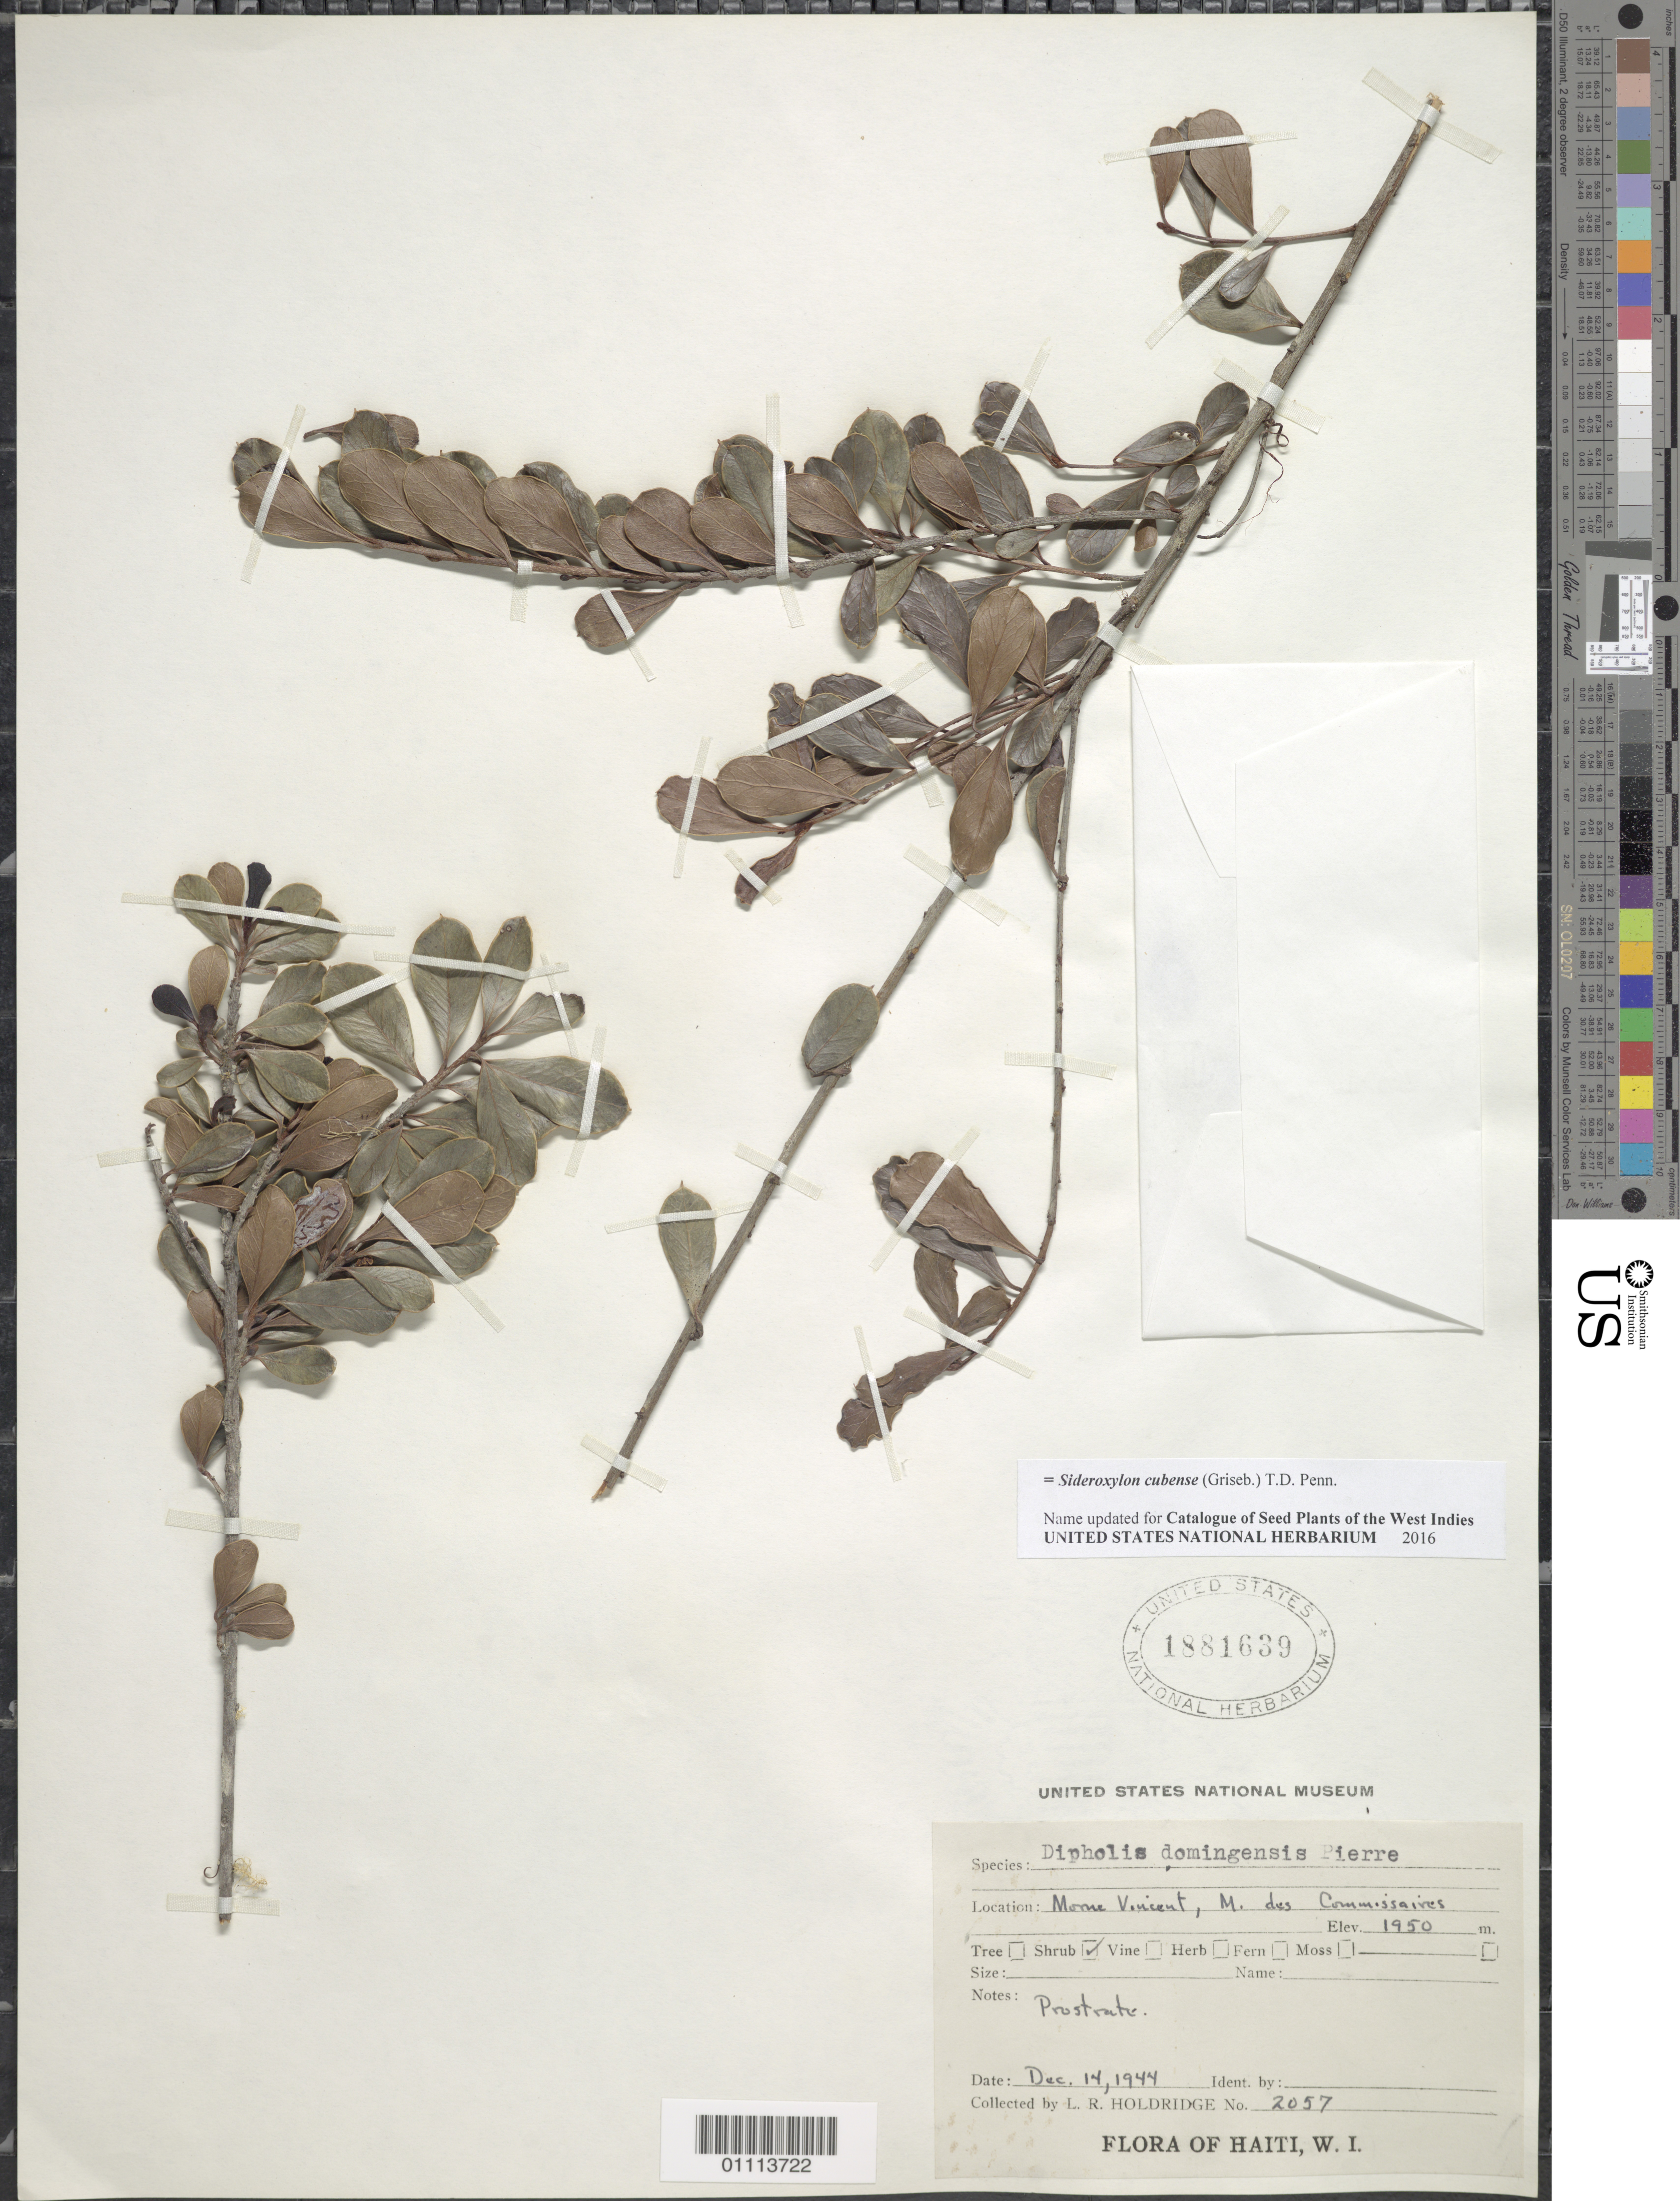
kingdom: Plantae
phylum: Tracheophyta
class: Magnoliopsida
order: Ericales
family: Sapotaceae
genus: Dipholis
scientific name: Dipholis cubensis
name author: (Griseb.) Pierre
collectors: L. Holdridge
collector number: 2057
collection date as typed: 14 Dec 1944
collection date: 1944-12-14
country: Haiti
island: Hispaniola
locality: Morne Vinicent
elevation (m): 1950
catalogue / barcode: US 1881639